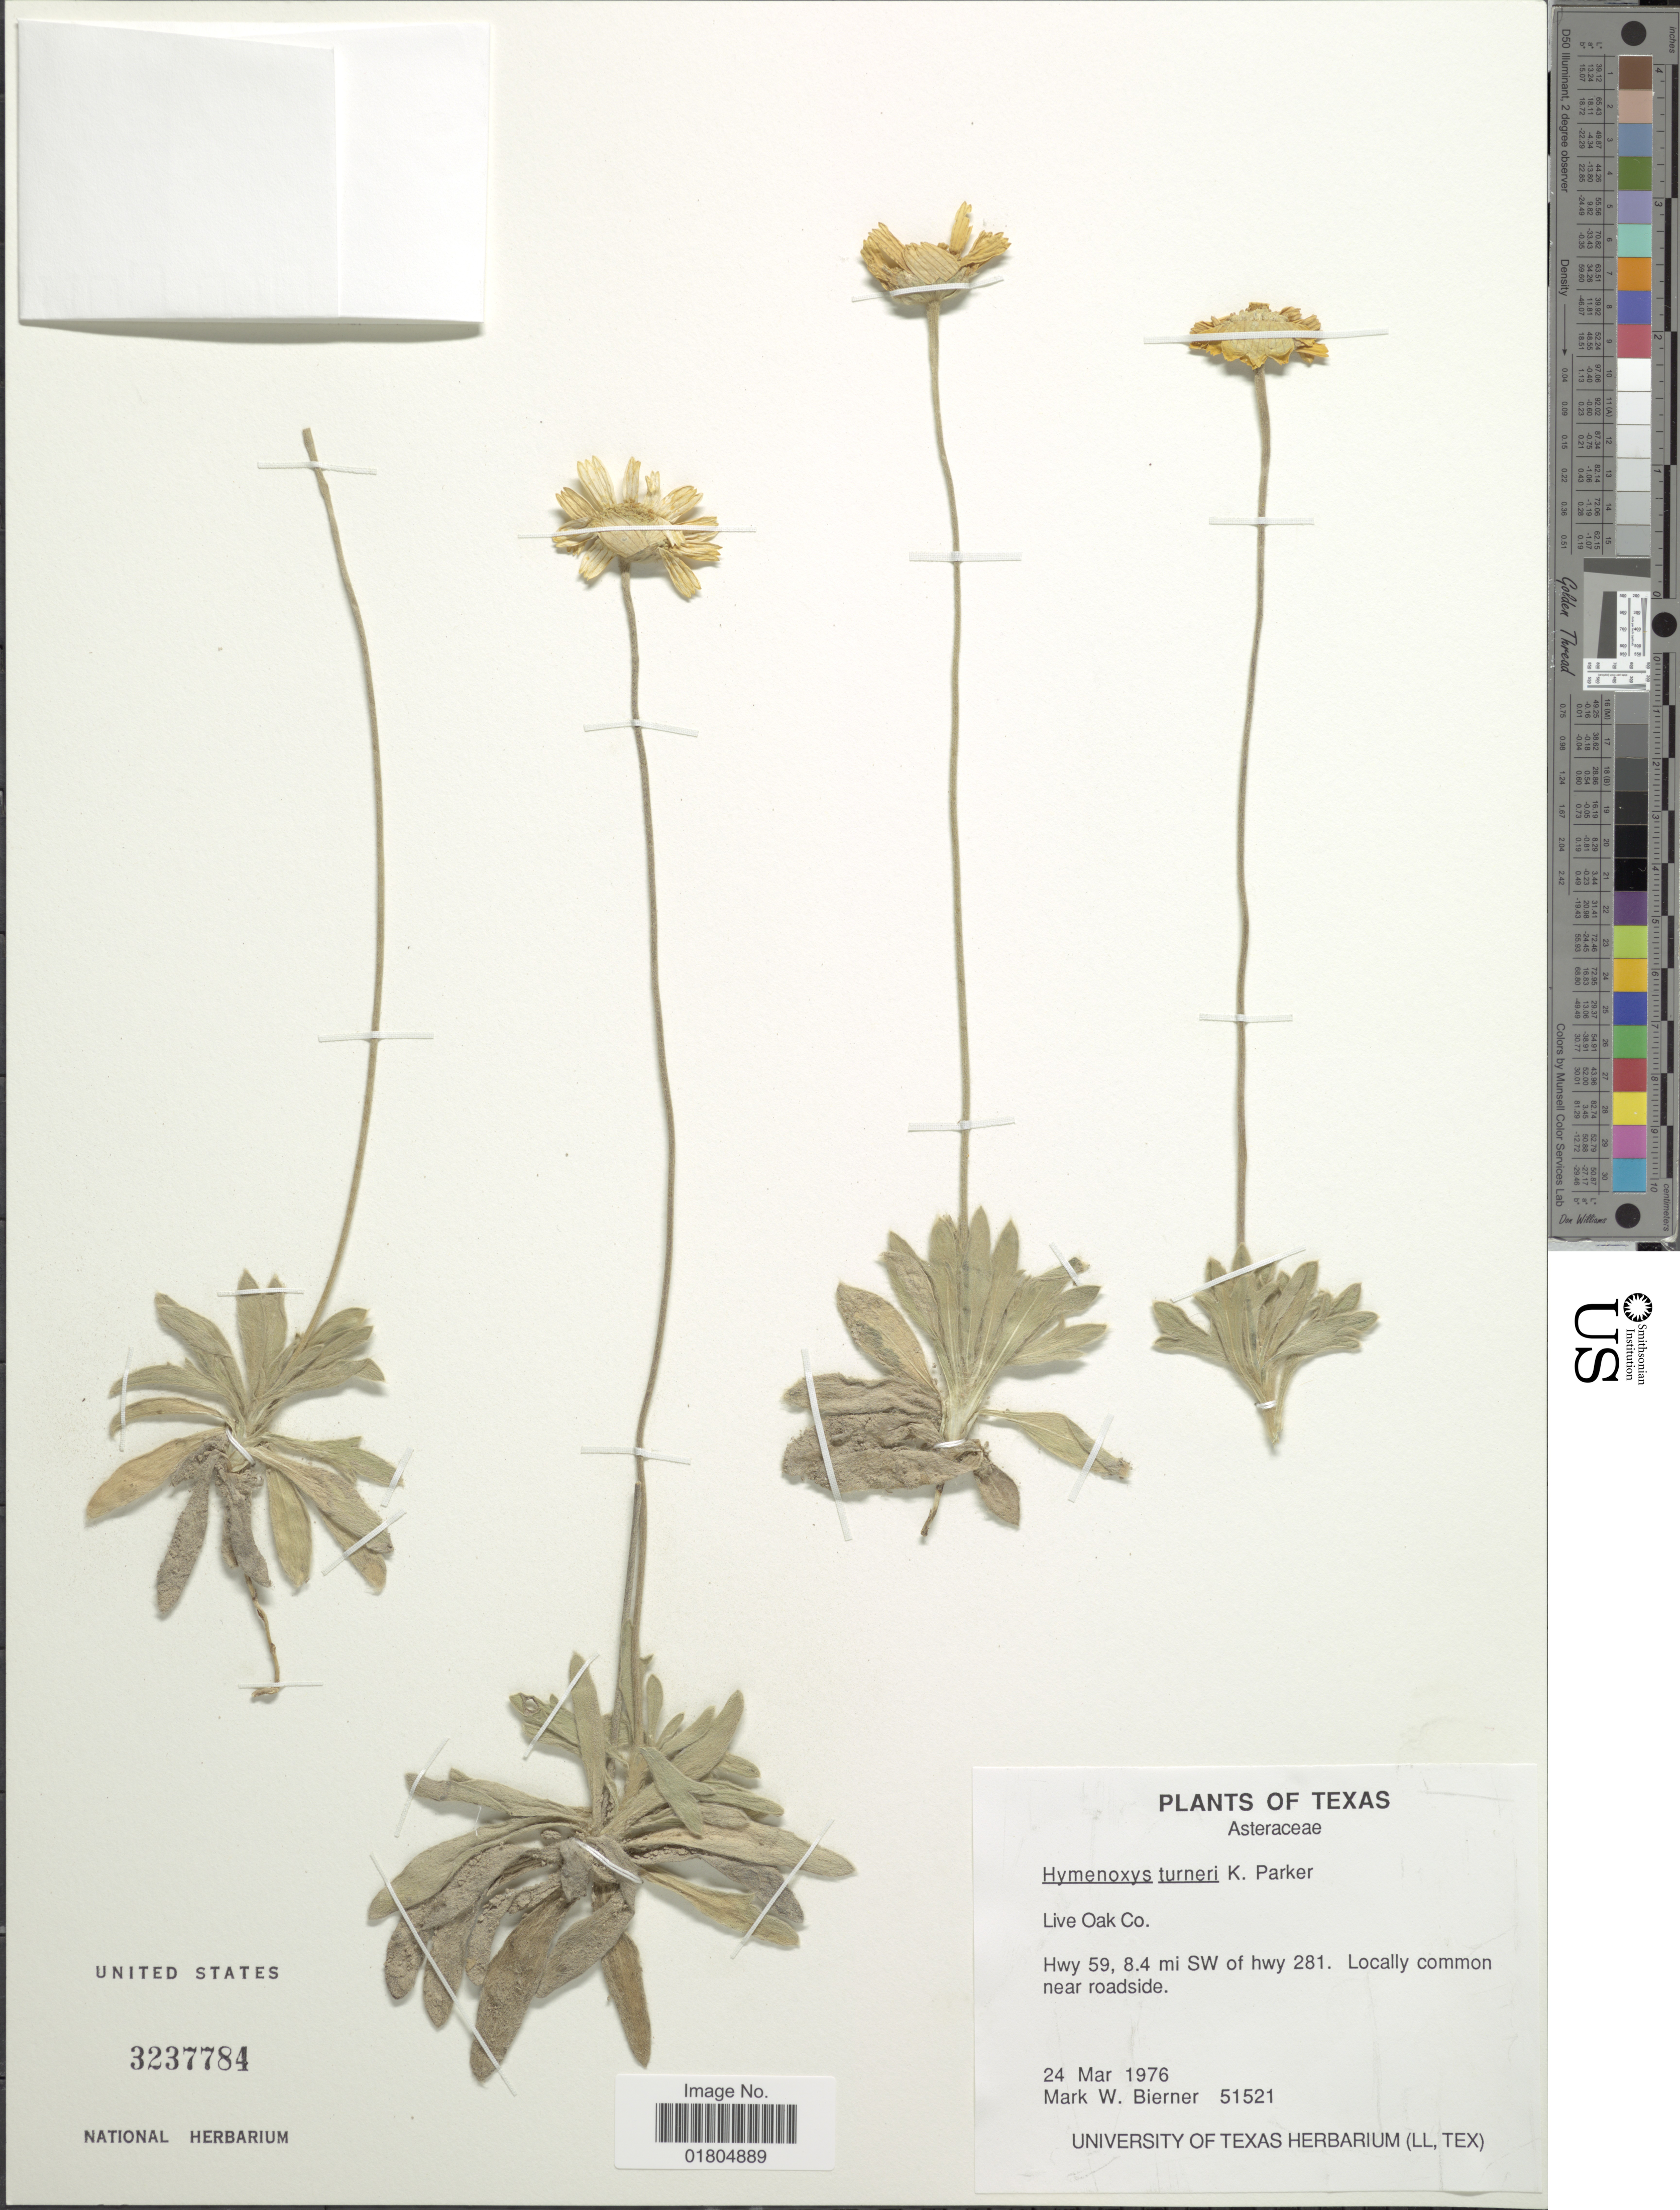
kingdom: Plantae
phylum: Tracheophyta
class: Magnoliopsida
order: Asterales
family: Asteraceae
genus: Hymenoxys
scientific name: Hymenoxys turneri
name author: K.F. Parker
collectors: M. W. Bierner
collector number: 51521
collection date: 1976-03-24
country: United States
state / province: Texas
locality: Live Oak Co. Hwy 59, 8.4 mi SW of hwy 281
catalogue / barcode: US 2327784